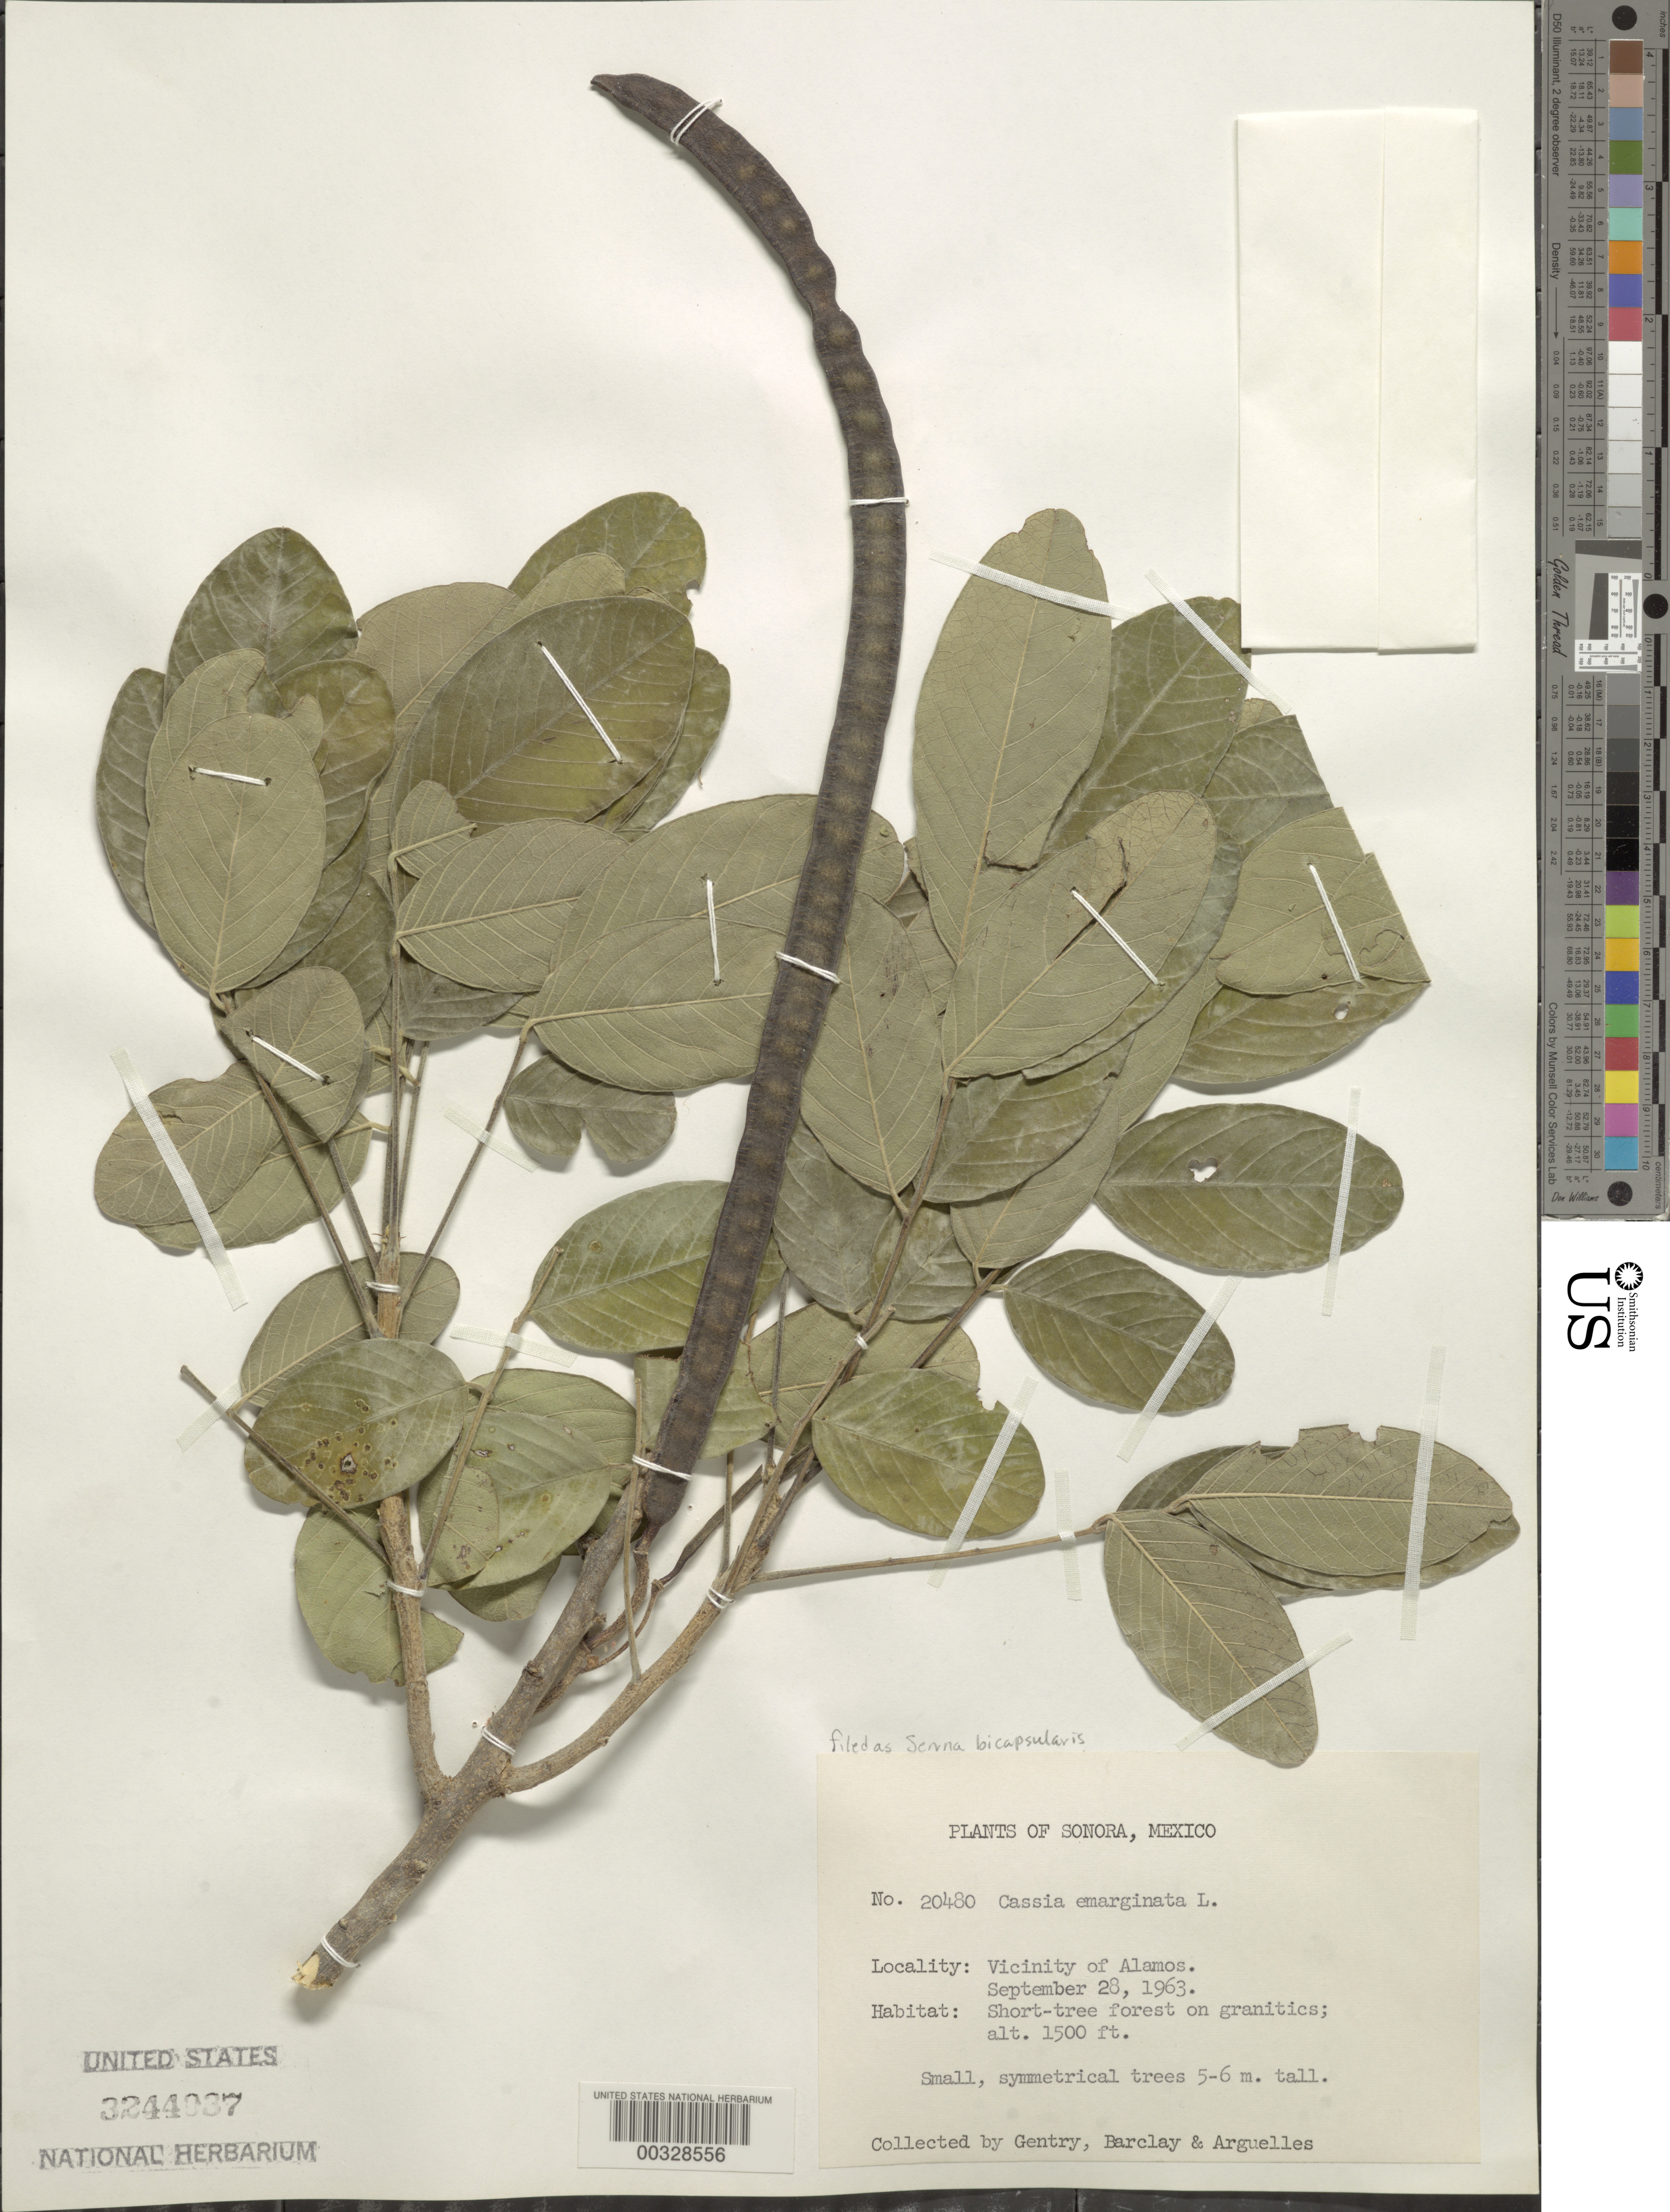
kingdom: Plantae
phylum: Tracheophyta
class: Magnoliopsida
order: Fabales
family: Fabaceae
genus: Senna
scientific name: Senna bicapsularis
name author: (L.) Roxb.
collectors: H. S. Gentry, A. S. Barclay & J. Arguelles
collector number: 20480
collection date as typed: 28 Sep 1963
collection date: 1963-09-28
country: Mexico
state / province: Sonora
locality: Vicinity of Alamos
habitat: Short tree forest on granitics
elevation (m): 457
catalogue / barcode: US 3244037